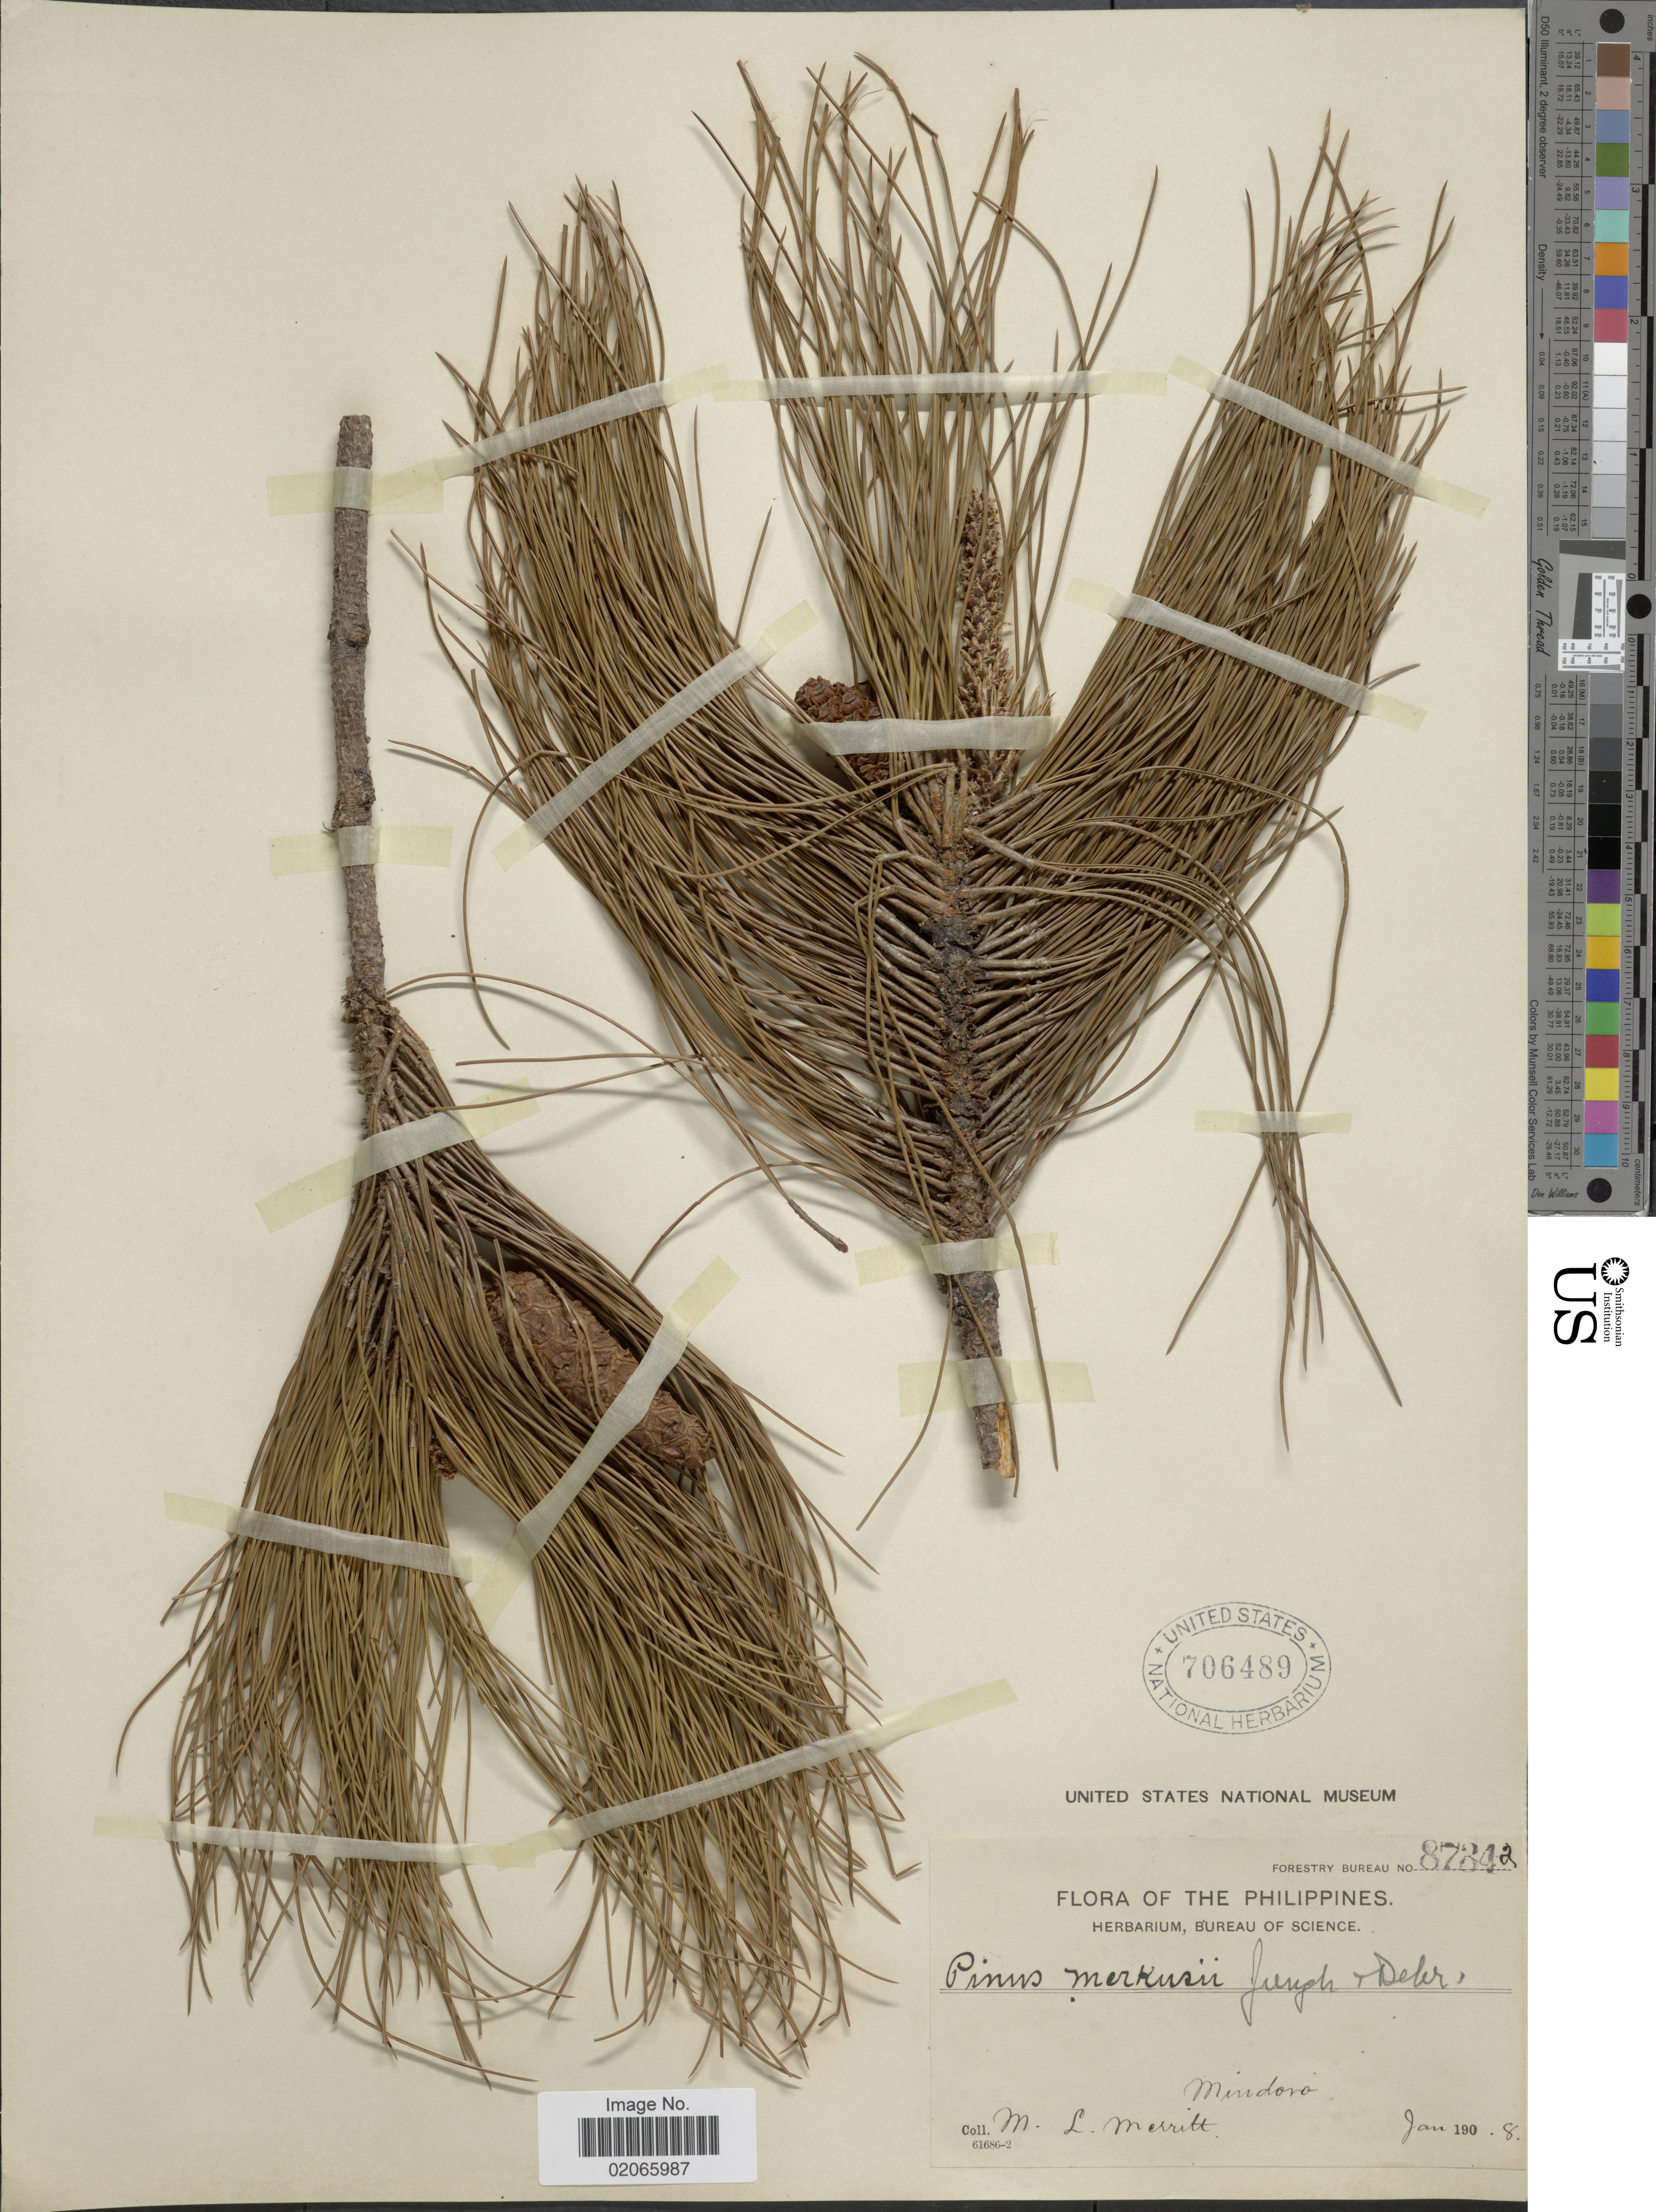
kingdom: Plantae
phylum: Tracheophyta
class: Pinopsida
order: Pinales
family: Pinaceae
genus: Pinus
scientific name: Pinus merkusii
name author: Jungh. & DeVries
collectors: M. L. Merritt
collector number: Forestry Bureau87342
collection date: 1908-01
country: Philippines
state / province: Mimaropa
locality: Mindoro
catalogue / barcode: US 706489